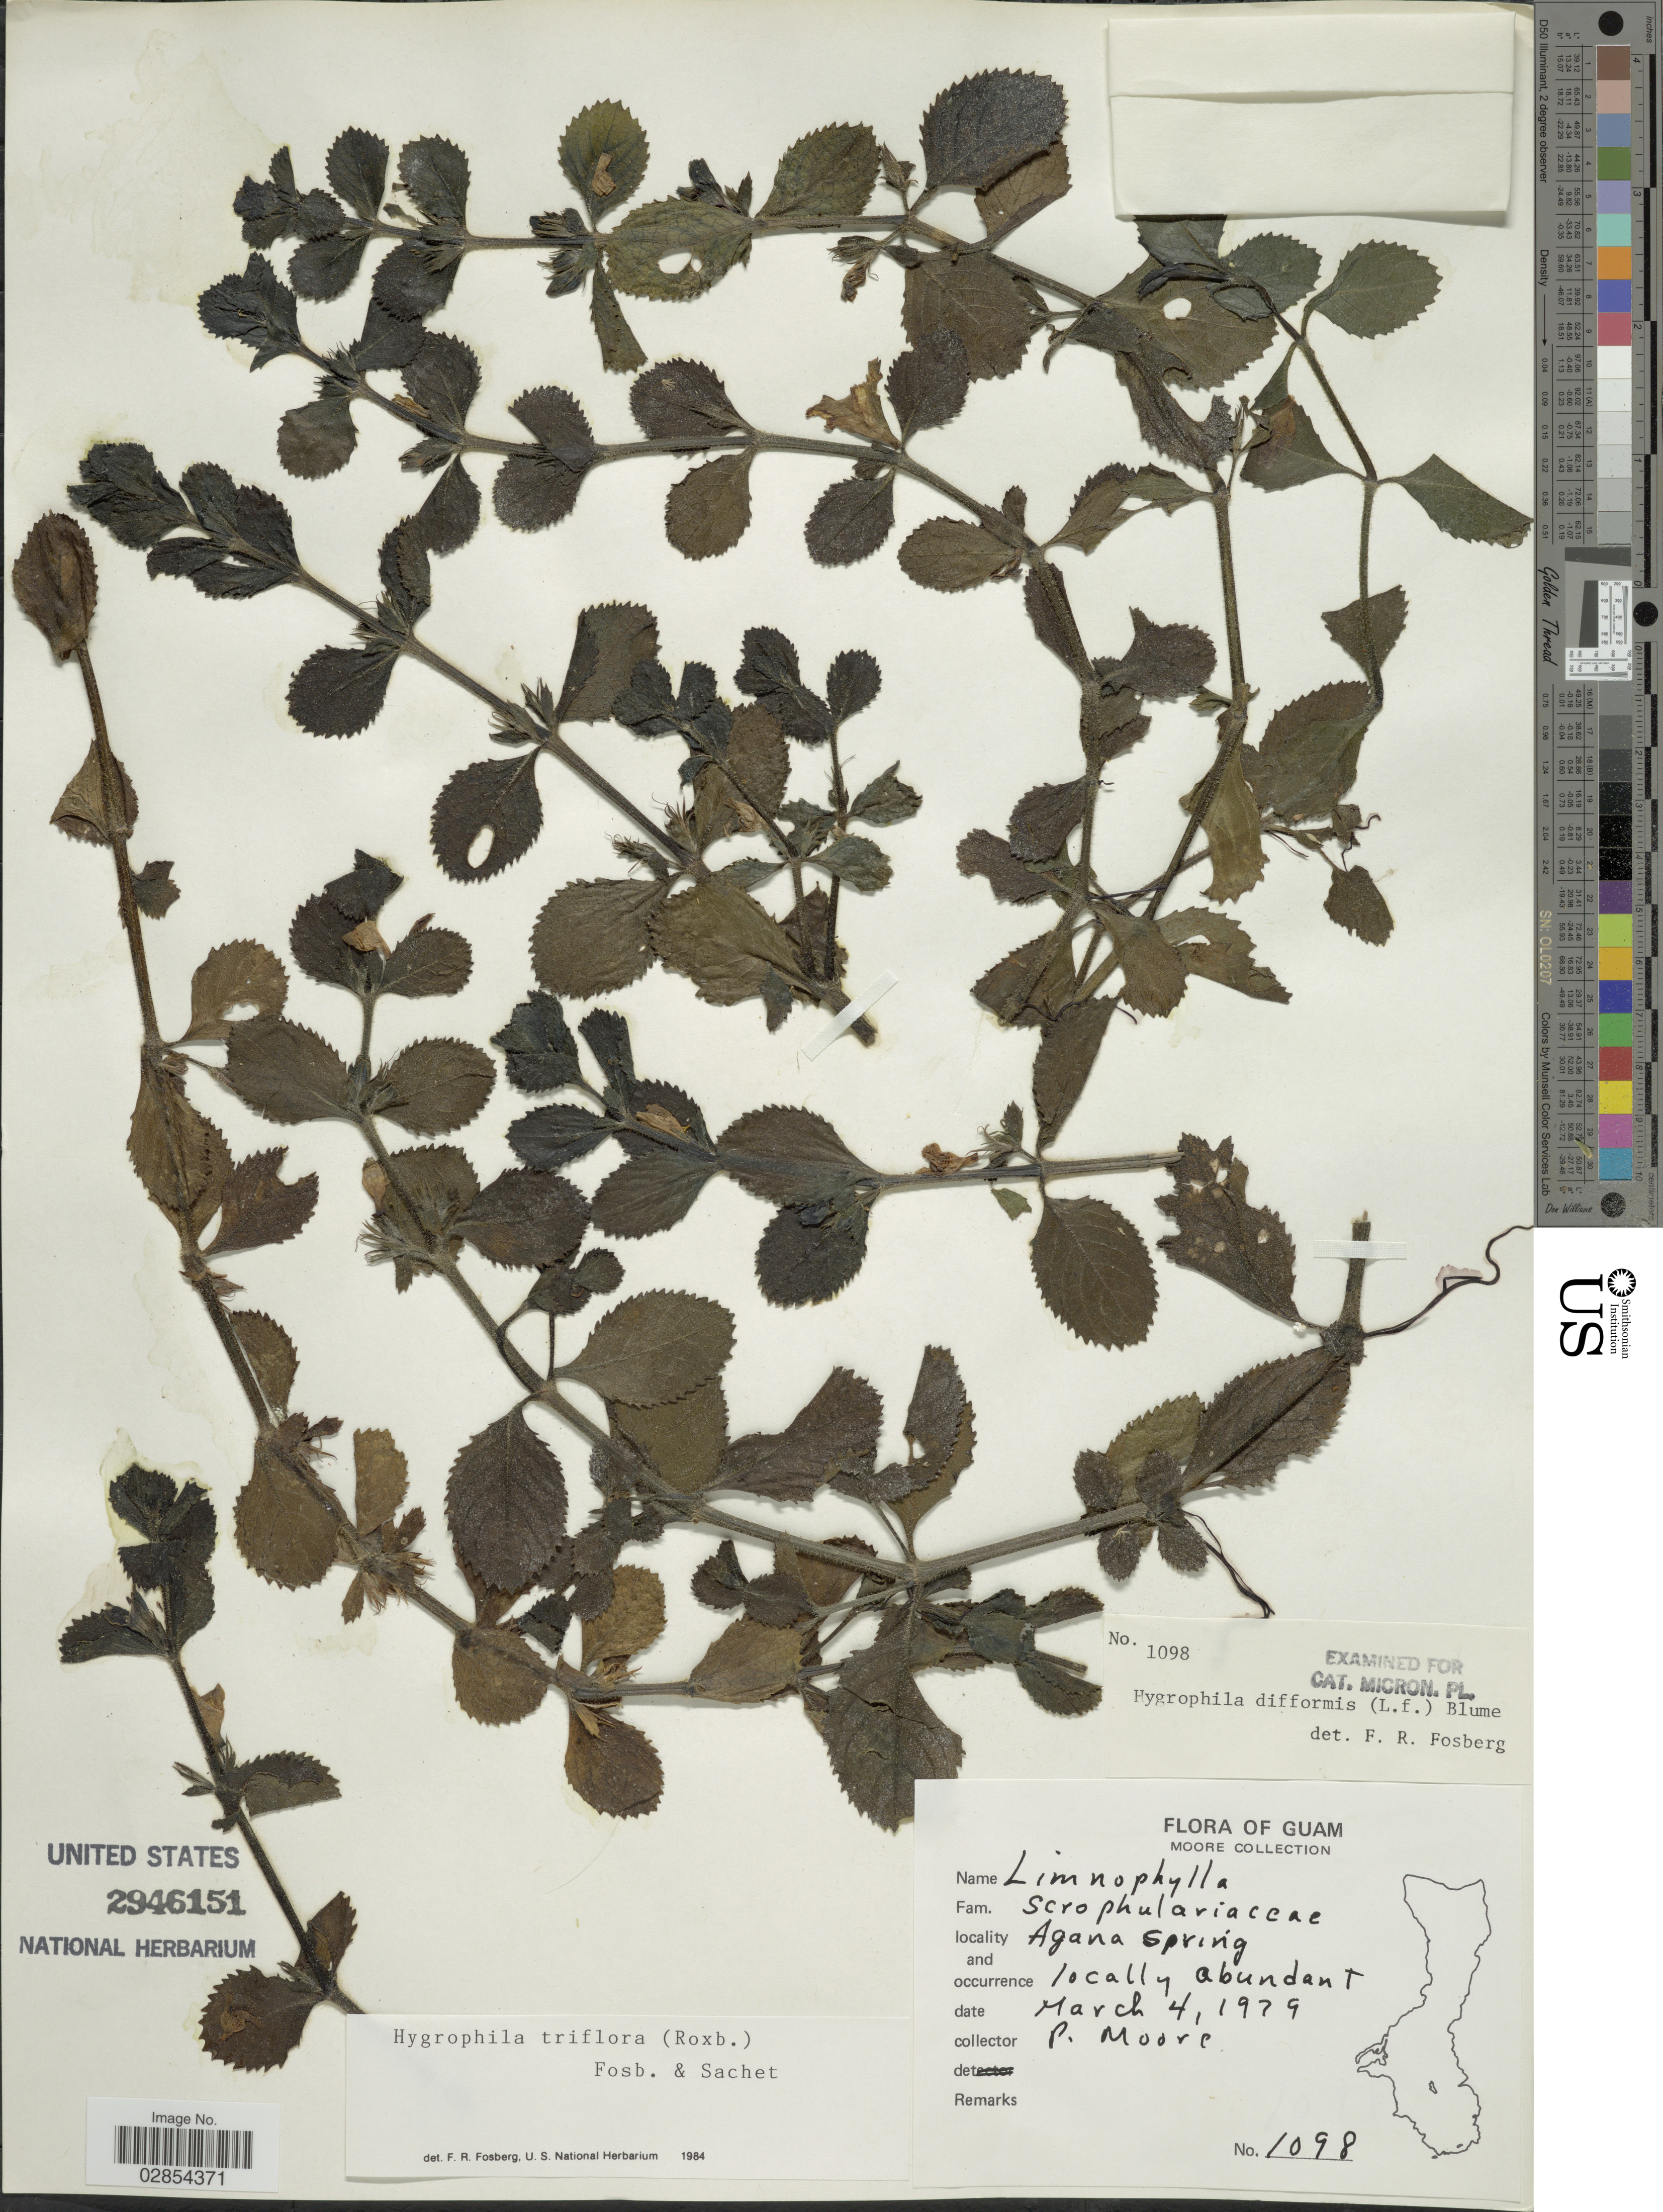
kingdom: Plantae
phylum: Tracheophyta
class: Magnoliopsida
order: Lamiales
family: Acanthaceae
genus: Hygrophila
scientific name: Hygrophila triflora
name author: (Roxb.) Fosberg & Sachet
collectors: P. Moore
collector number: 1098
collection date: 1979-03-04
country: Guam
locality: Agana Spring.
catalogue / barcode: US 2946151